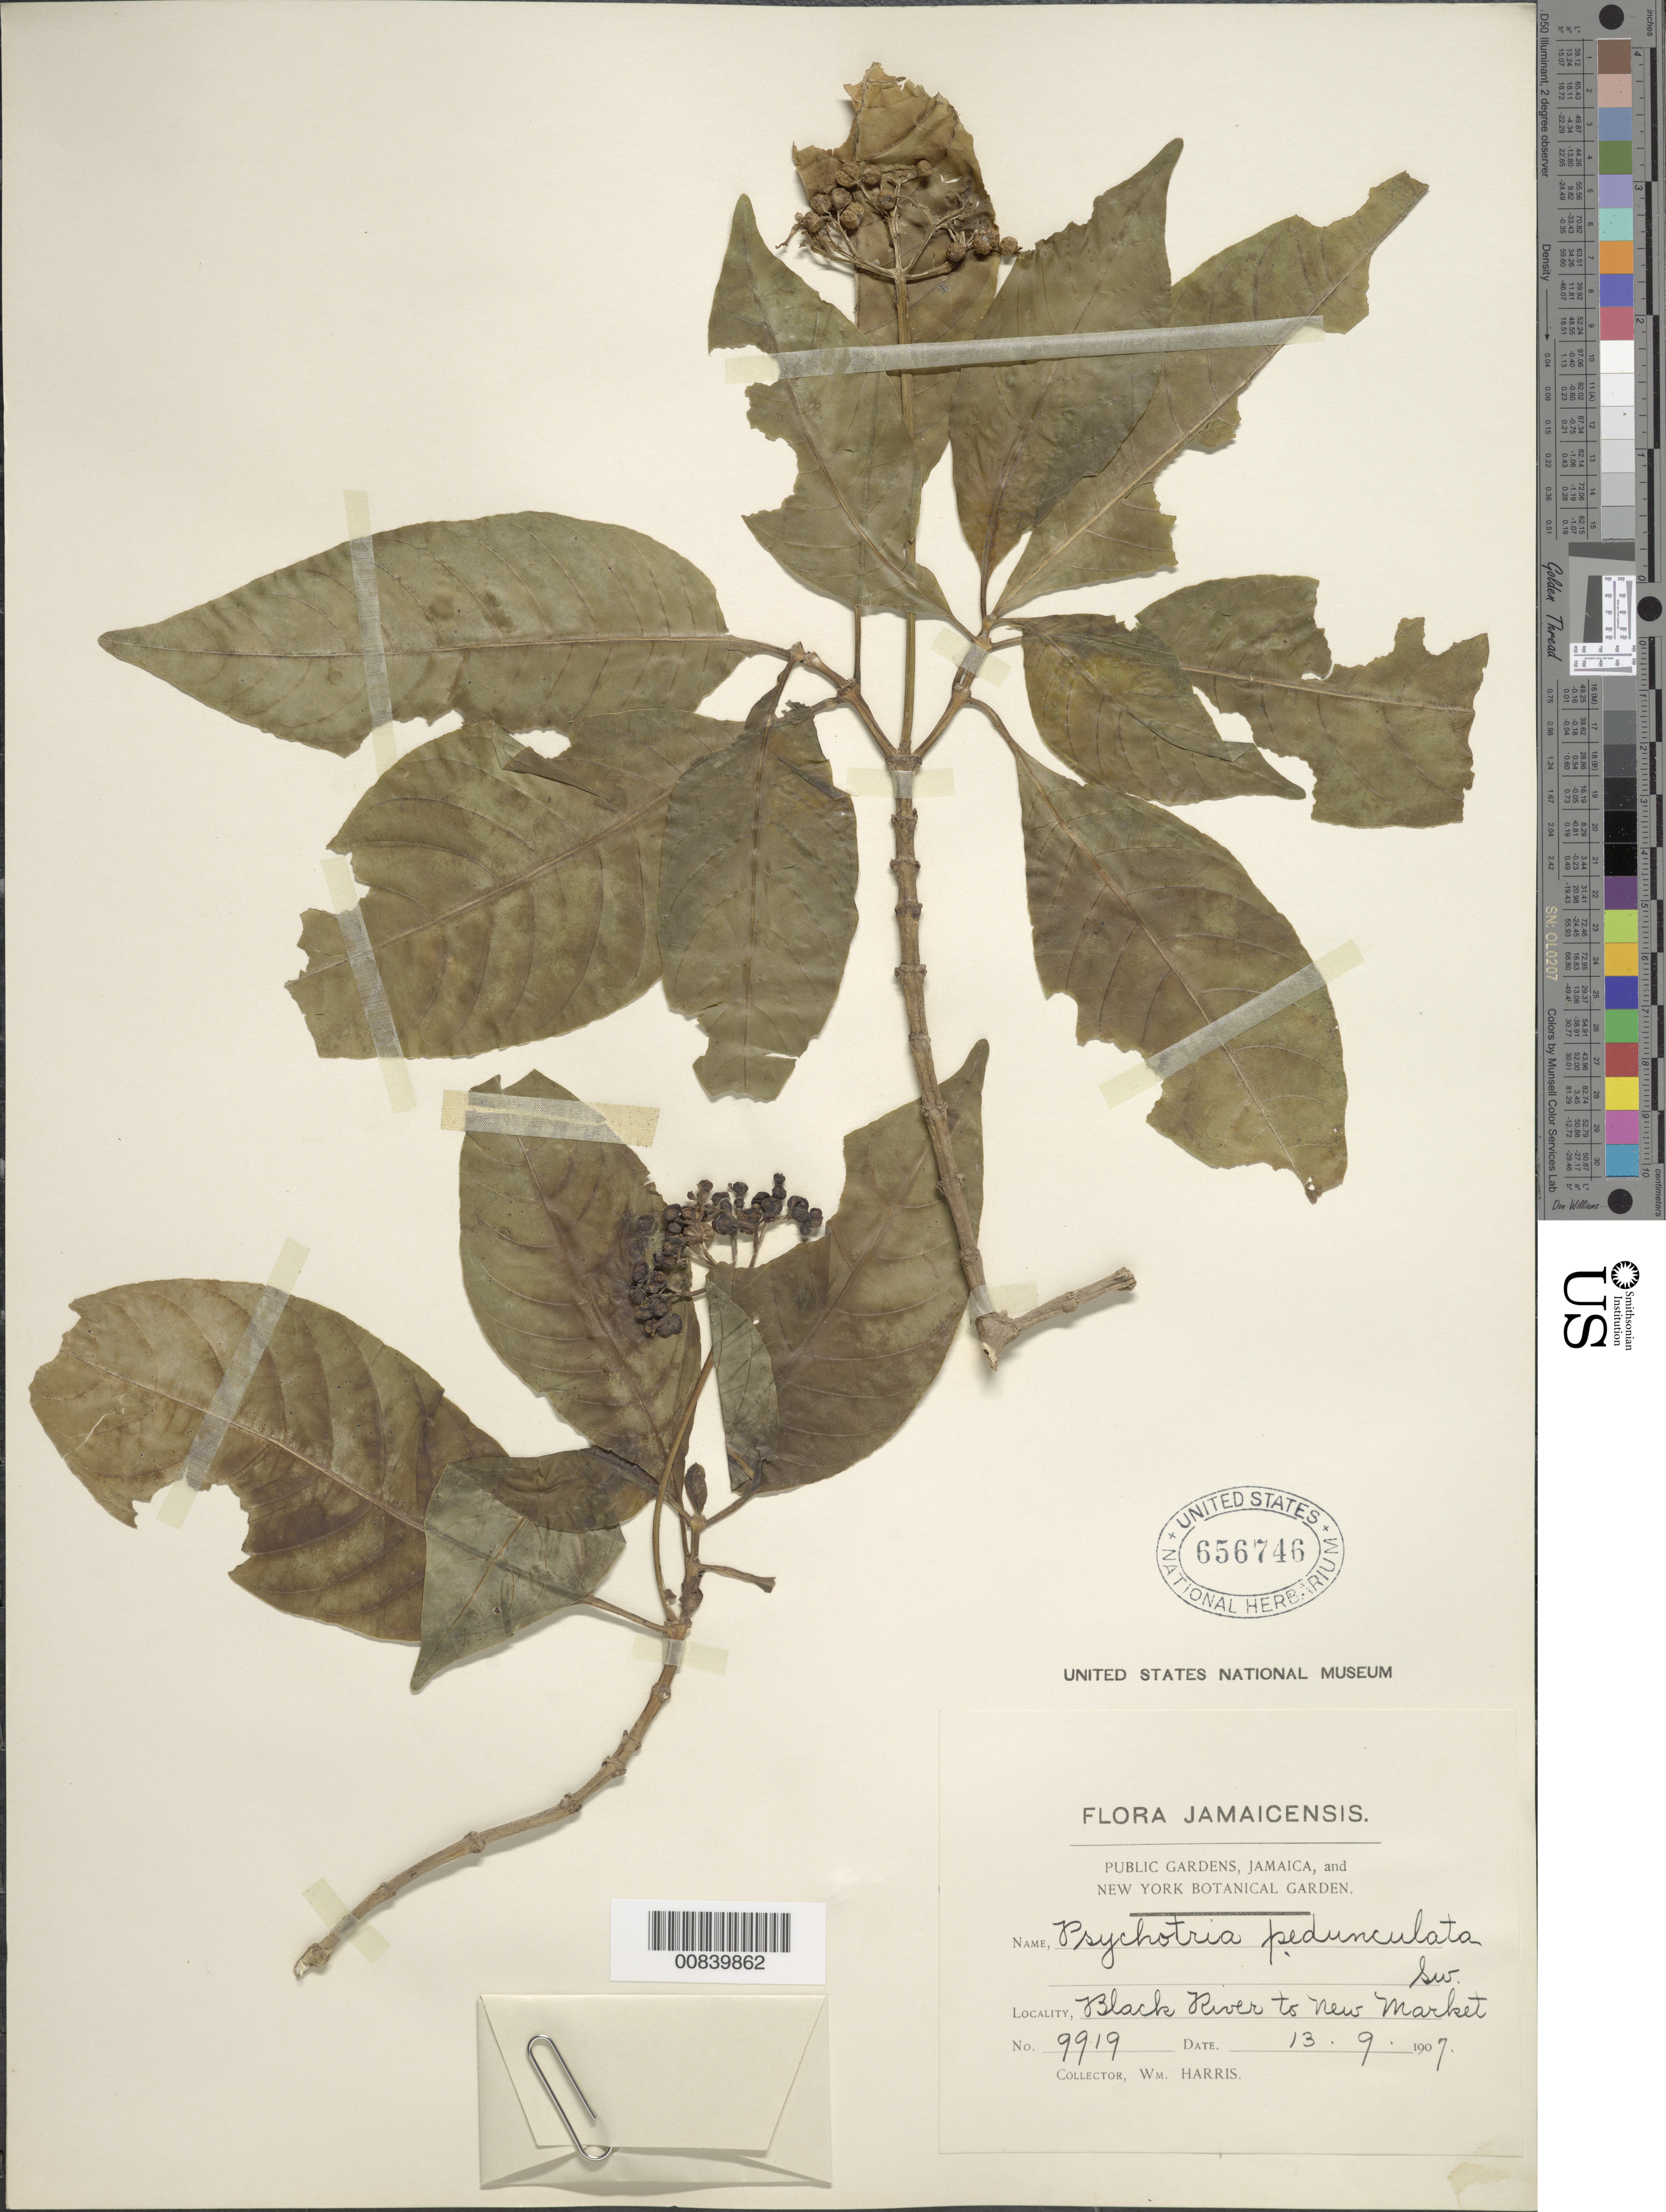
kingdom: Plantae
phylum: Tracheophyta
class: Magnoliopsida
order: Gentianales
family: Rubiaceae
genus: Psychotria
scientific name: Psychotria pendunculata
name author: Sw.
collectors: W. H. Harris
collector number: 9919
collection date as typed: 13 Sep 1907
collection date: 1907-09-13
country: Jamaica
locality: Black River to New Market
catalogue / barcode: US 656746